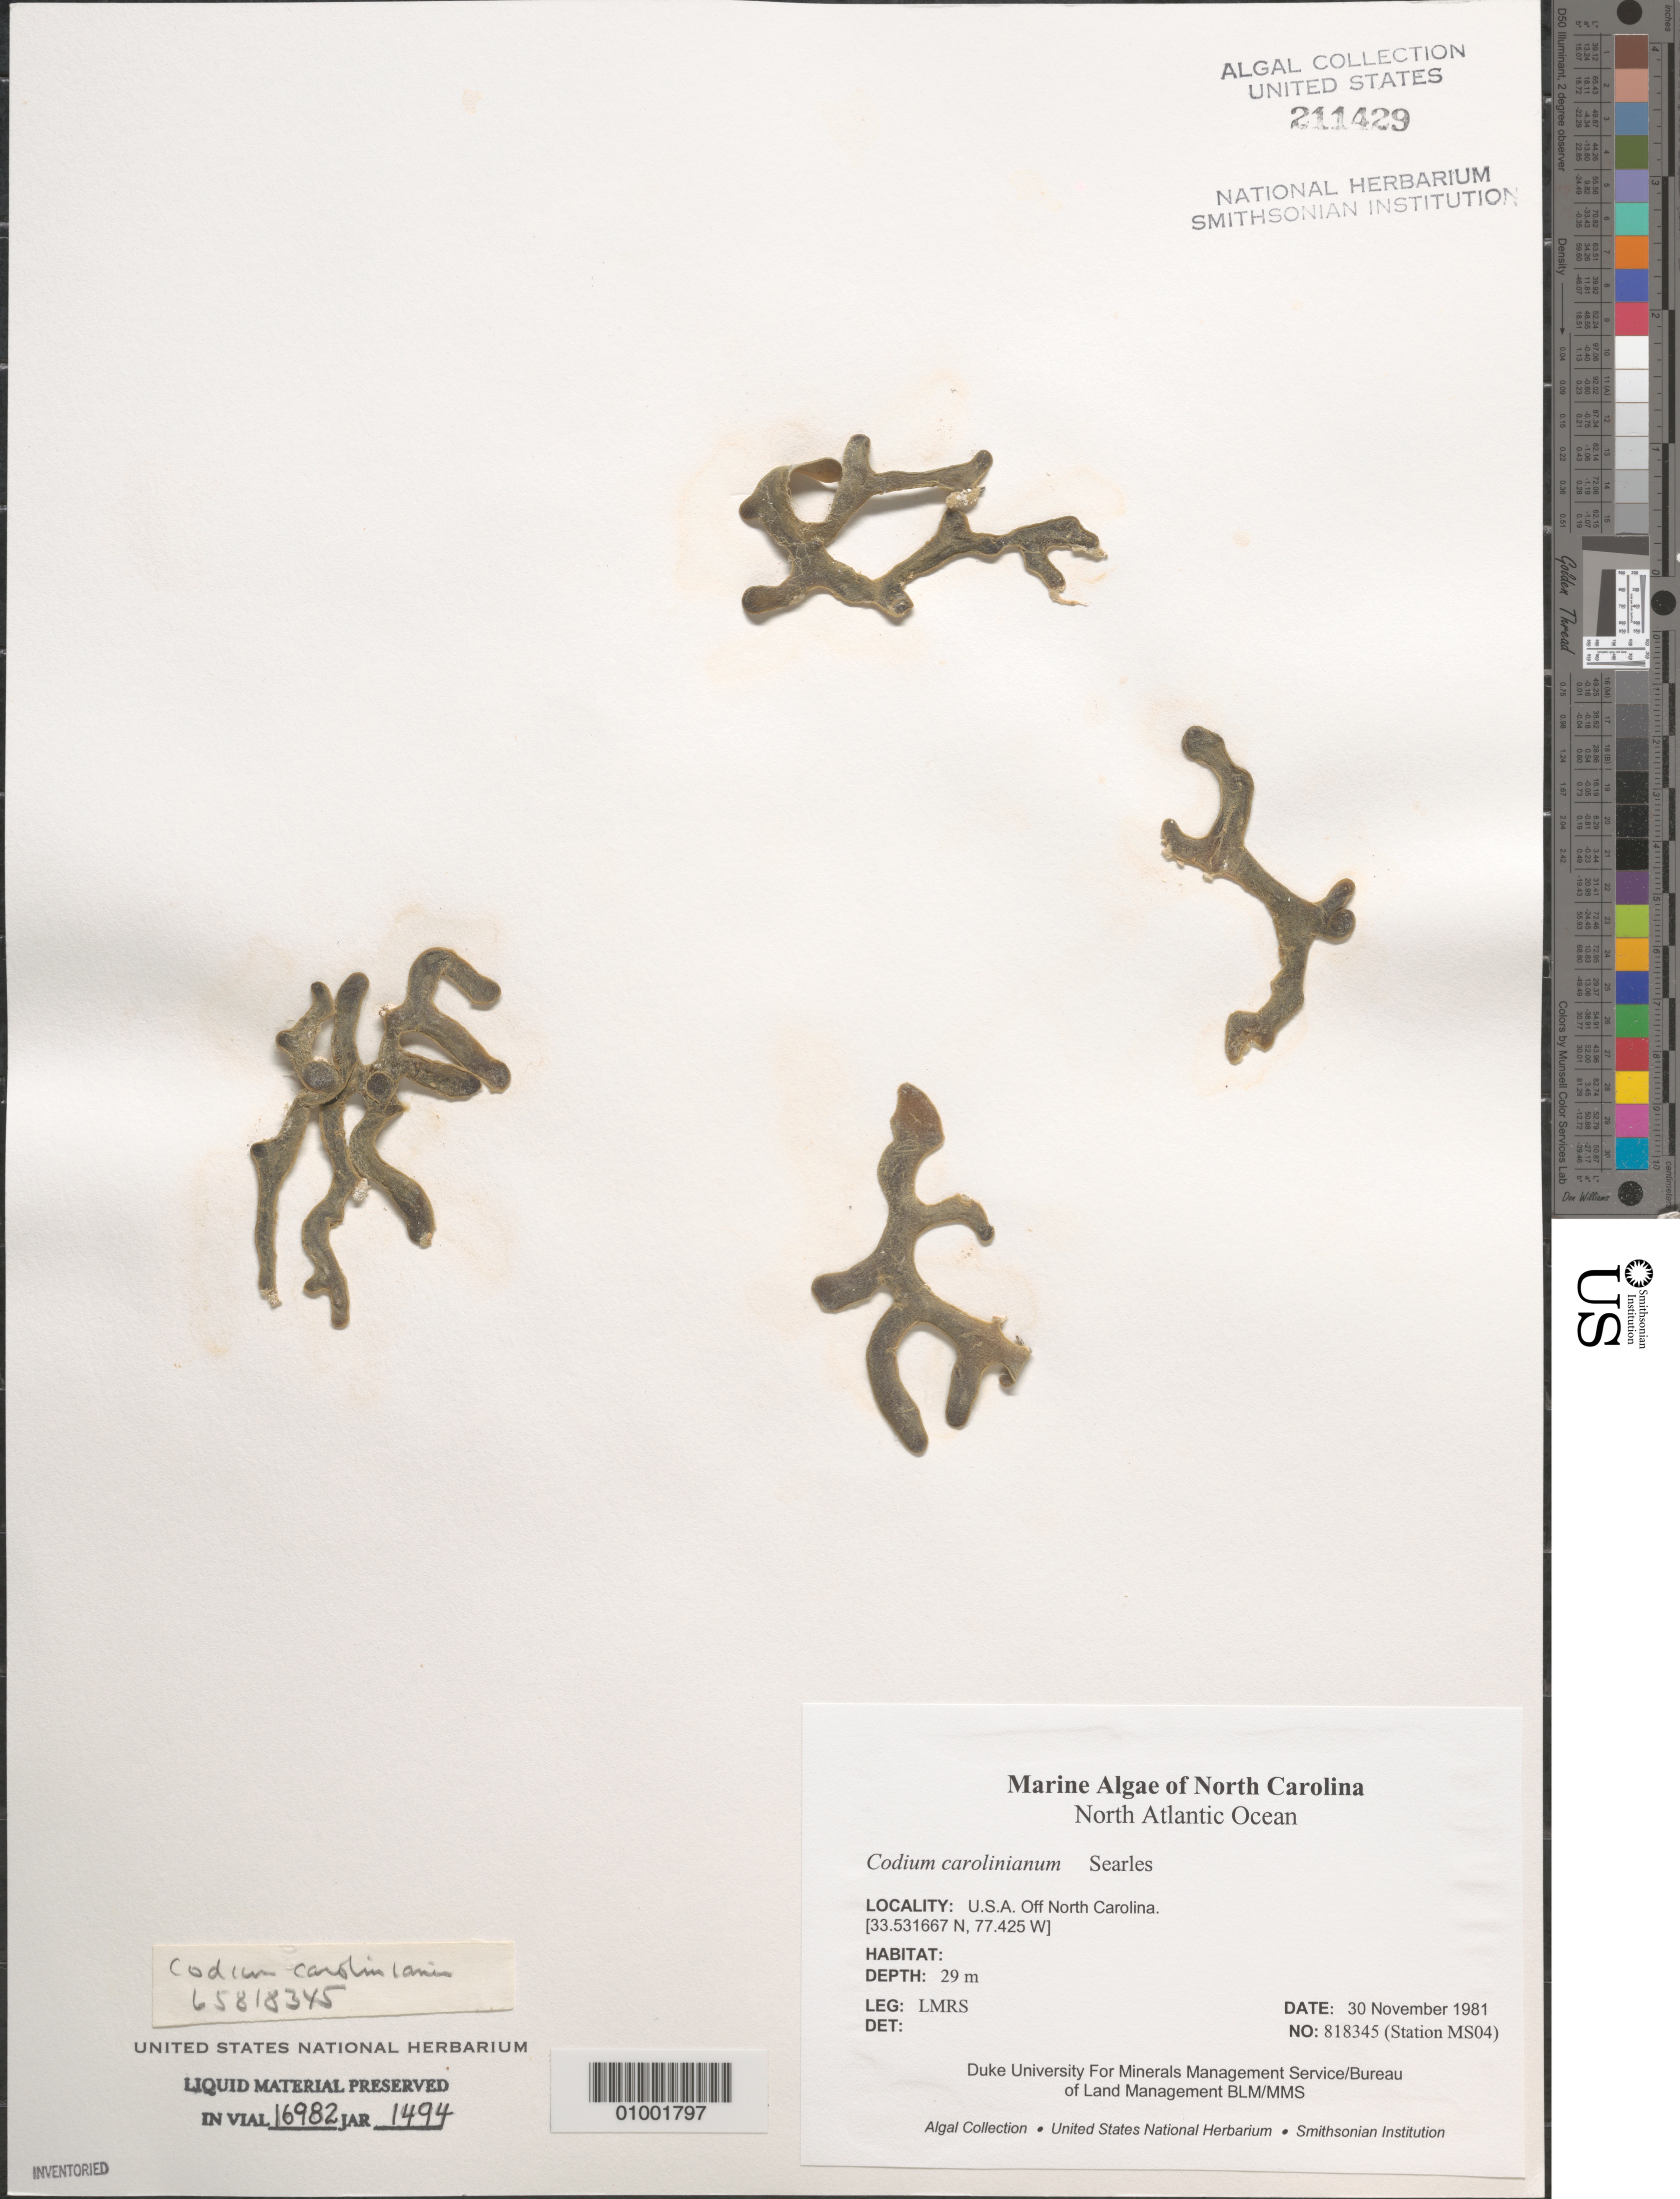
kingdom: Plantae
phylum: Chlorophyta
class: Ulvophyceae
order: Bryopsidales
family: Codiaceae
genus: Codium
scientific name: Codium carolinianum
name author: Searles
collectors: LMRS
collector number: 818345 (MS04)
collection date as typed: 30 Nov 1981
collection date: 1981-11-30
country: United States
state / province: North Carolina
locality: North Atlantic Ocean off North Carolina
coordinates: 33.531667 N, 77.425 W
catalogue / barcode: US 211429